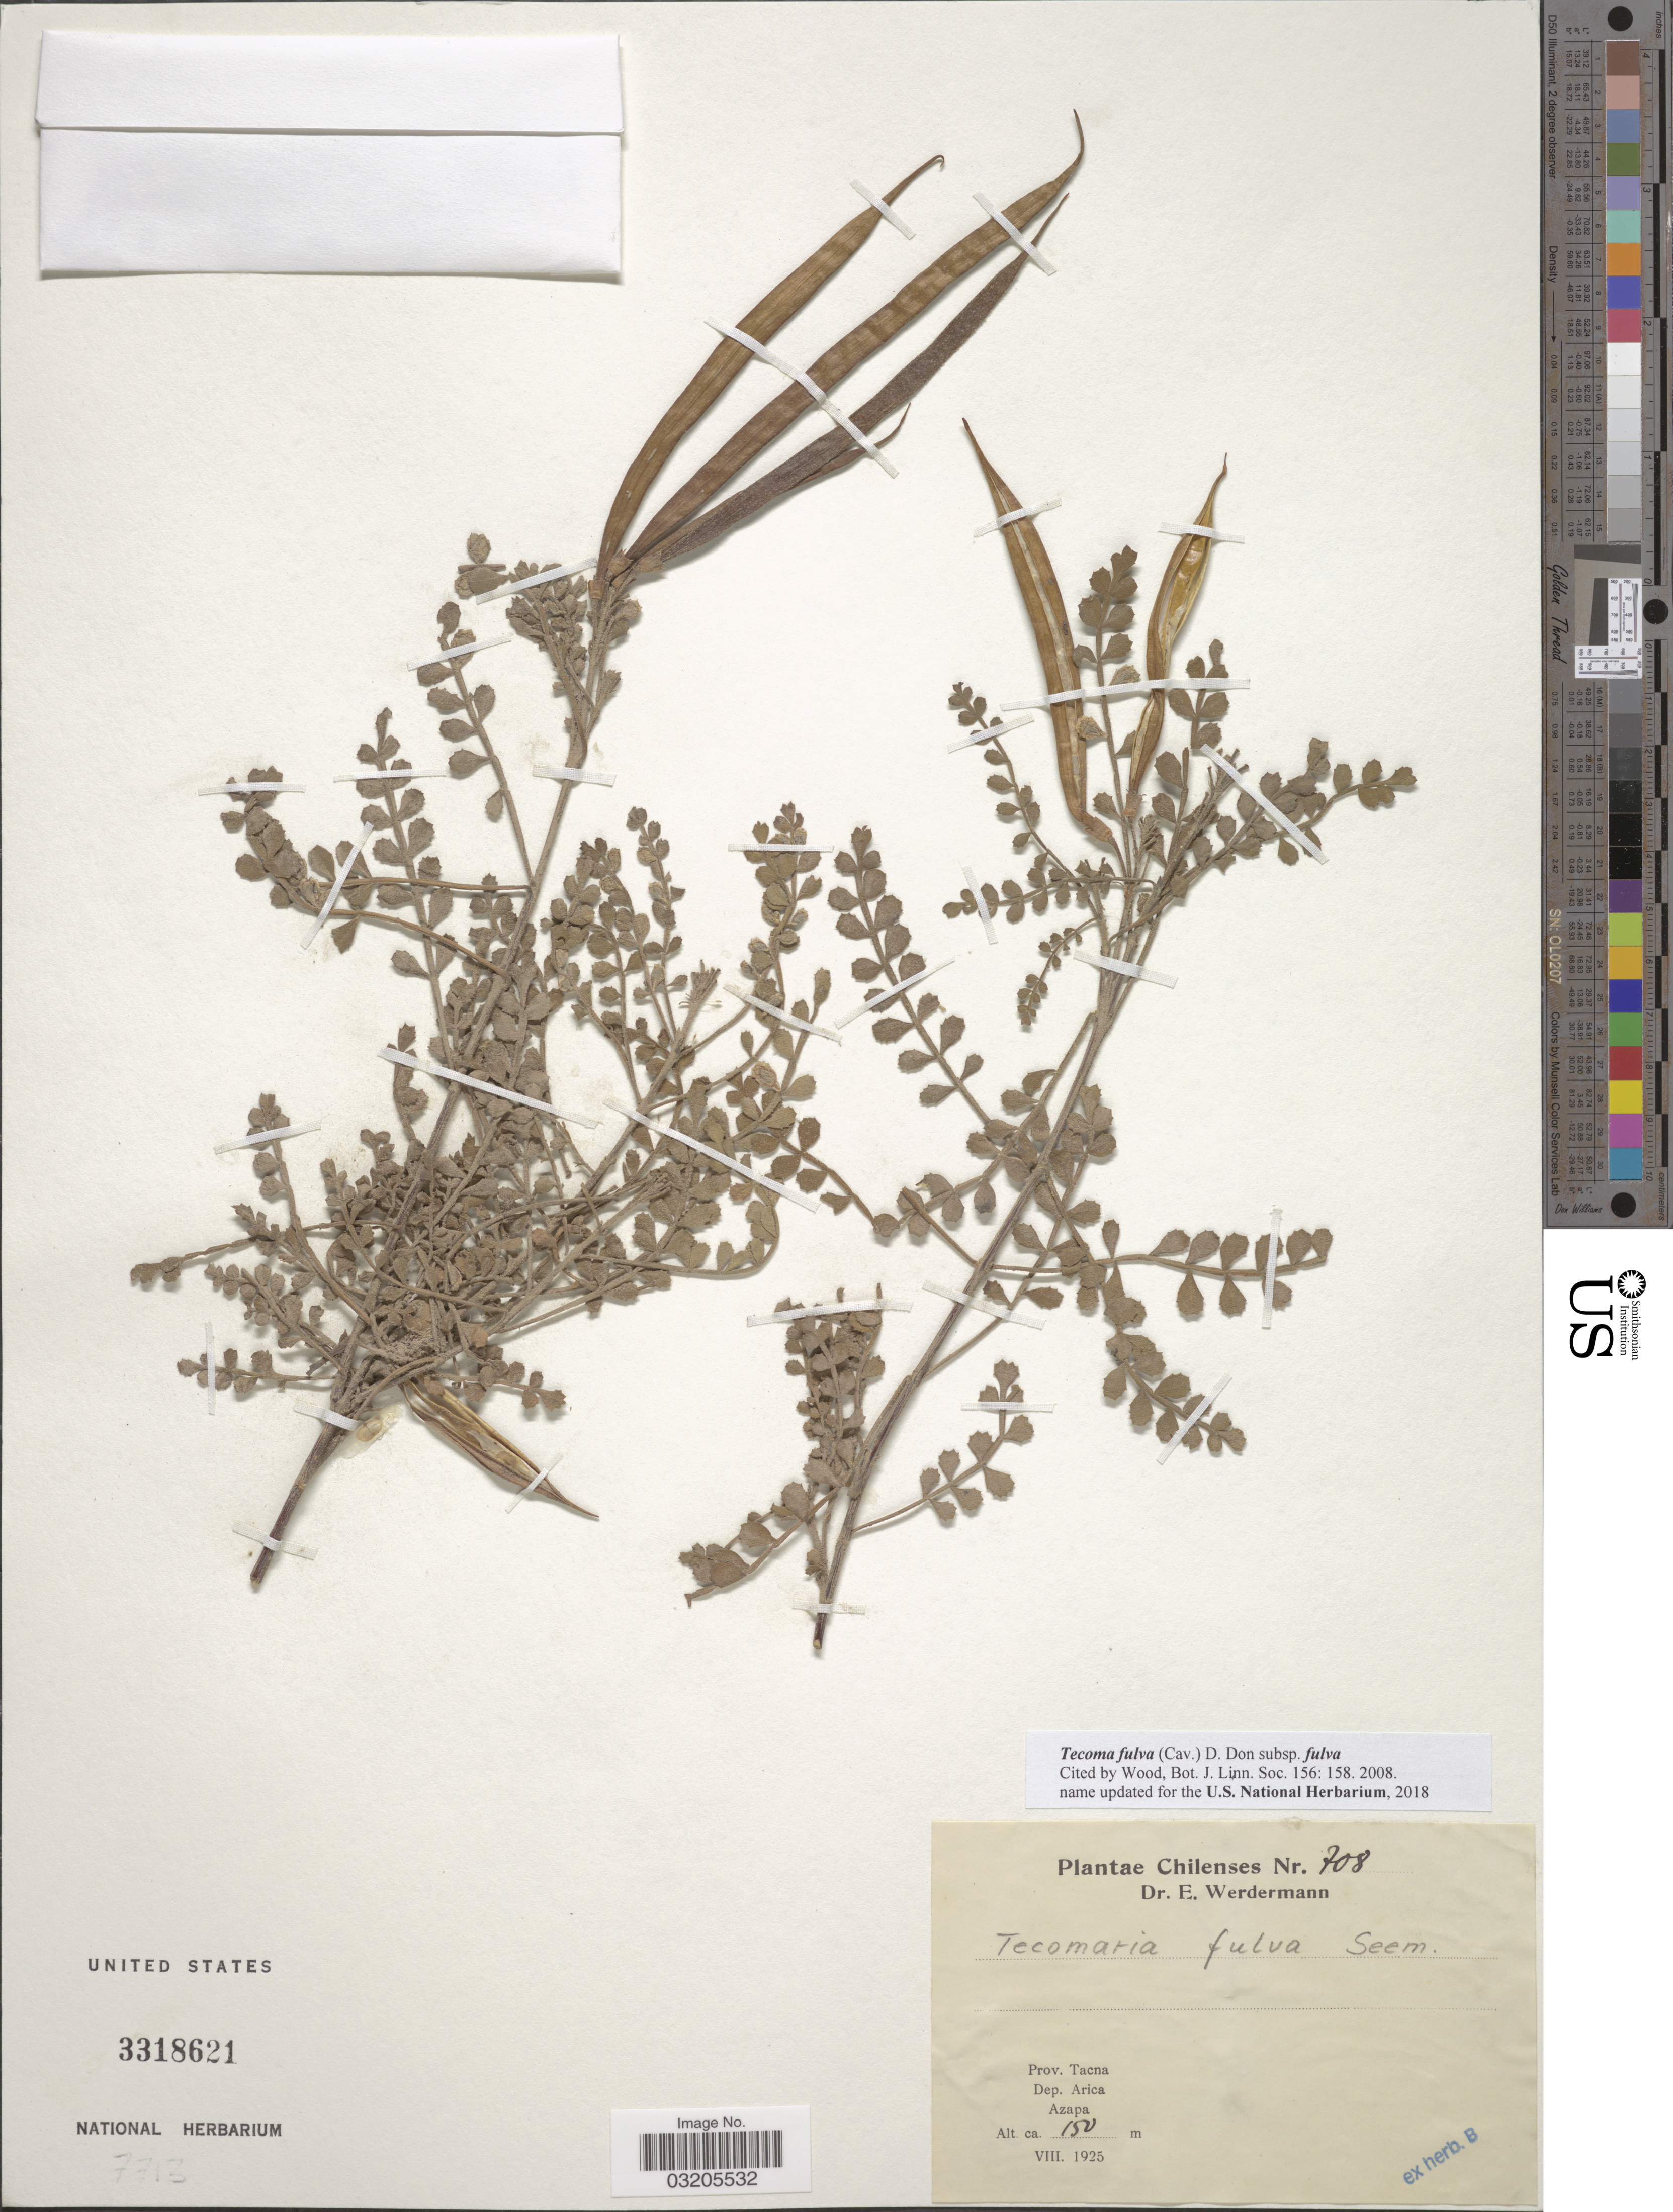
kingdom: Plantae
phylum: Tracheophyta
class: Magnoliopsida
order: Lamiales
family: Bignoniaceae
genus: Tecoma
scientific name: Tecoma fulva subsp. fulva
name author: (Cav.) G. Don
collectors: E. Werdermann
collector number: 708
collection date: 1925-08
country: Chile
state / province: Arica y Parinacota (XV)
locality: Prov. Tacna. Dep. Arica. Azapa.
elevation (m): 150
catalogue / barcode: US 3318621